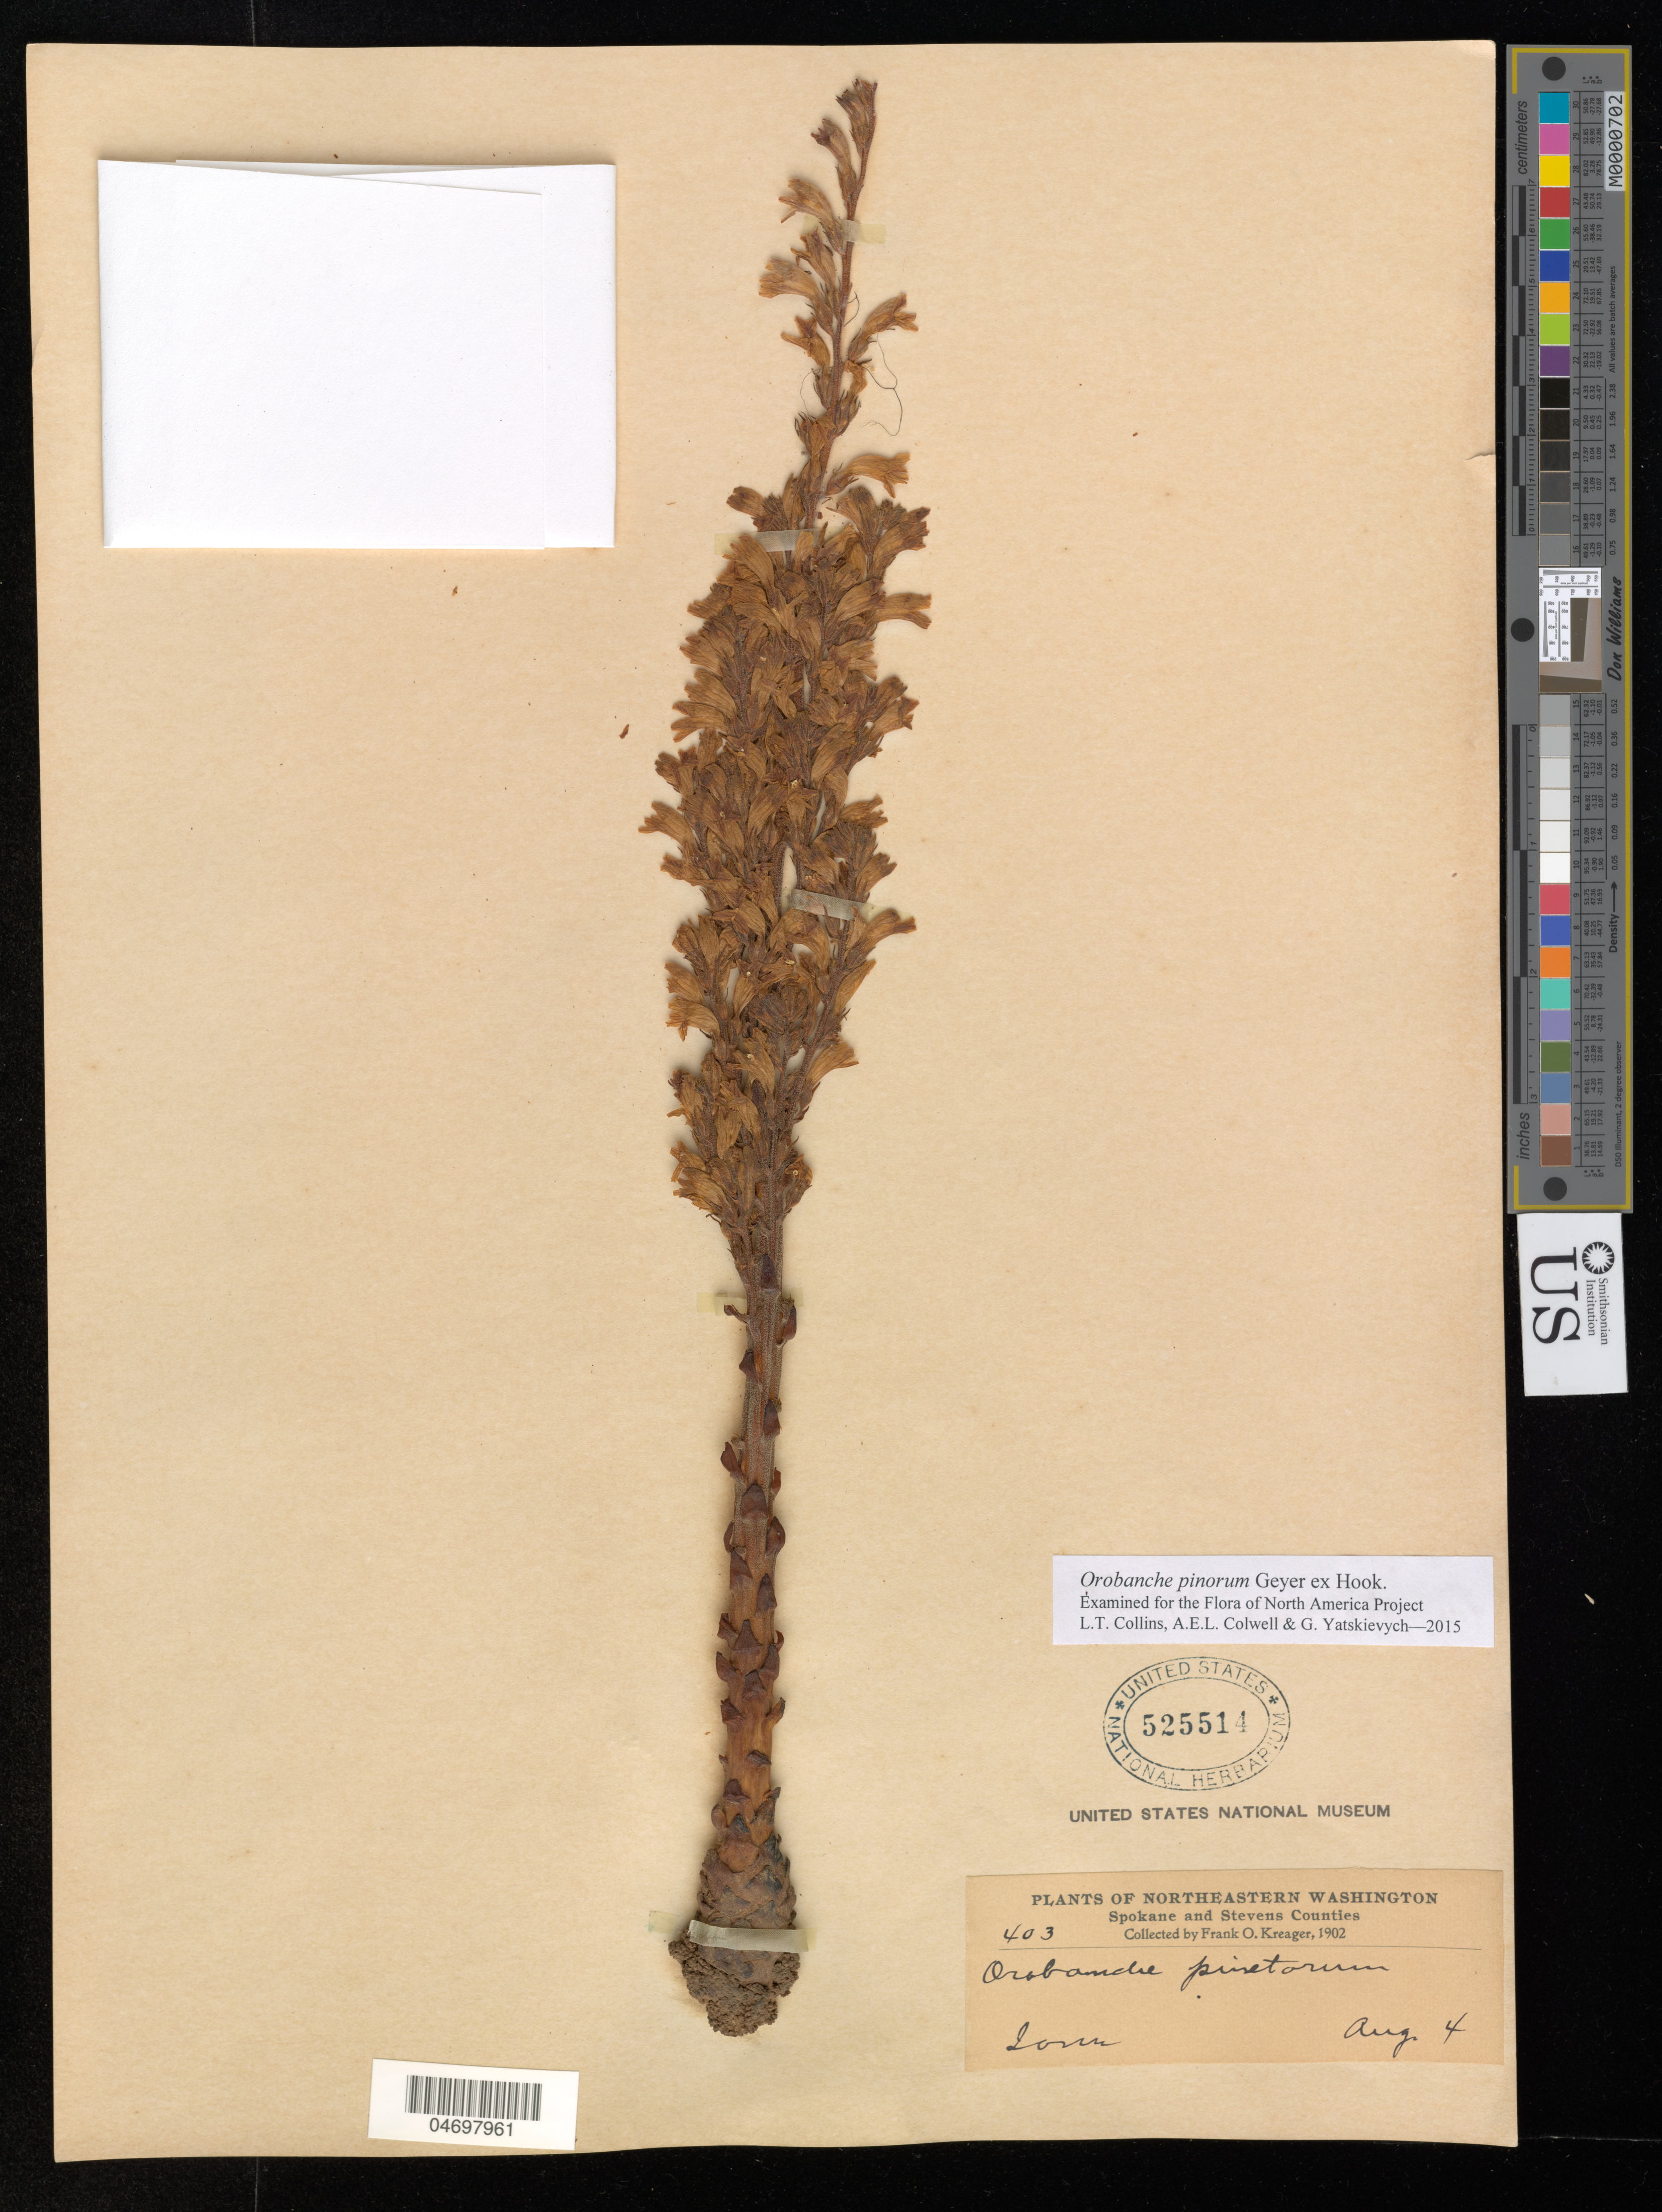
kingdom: Plantae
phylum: Tracheophyta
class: Magnoliopsida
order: Lamiales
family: Orobanchaceae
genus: Orobanche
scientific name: Orobanche pinorum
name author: Geyer ex Hook.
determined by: Collins, L. T.; Colwell, A. E.; Yatskievych, G. A.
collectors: F. Kreager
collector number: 403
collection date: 1902-08-04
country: United States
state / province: Washington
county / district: Spokane / Stevens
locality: Northeastern Washington, Spokane and Stevens Counties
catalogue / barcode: US 525514